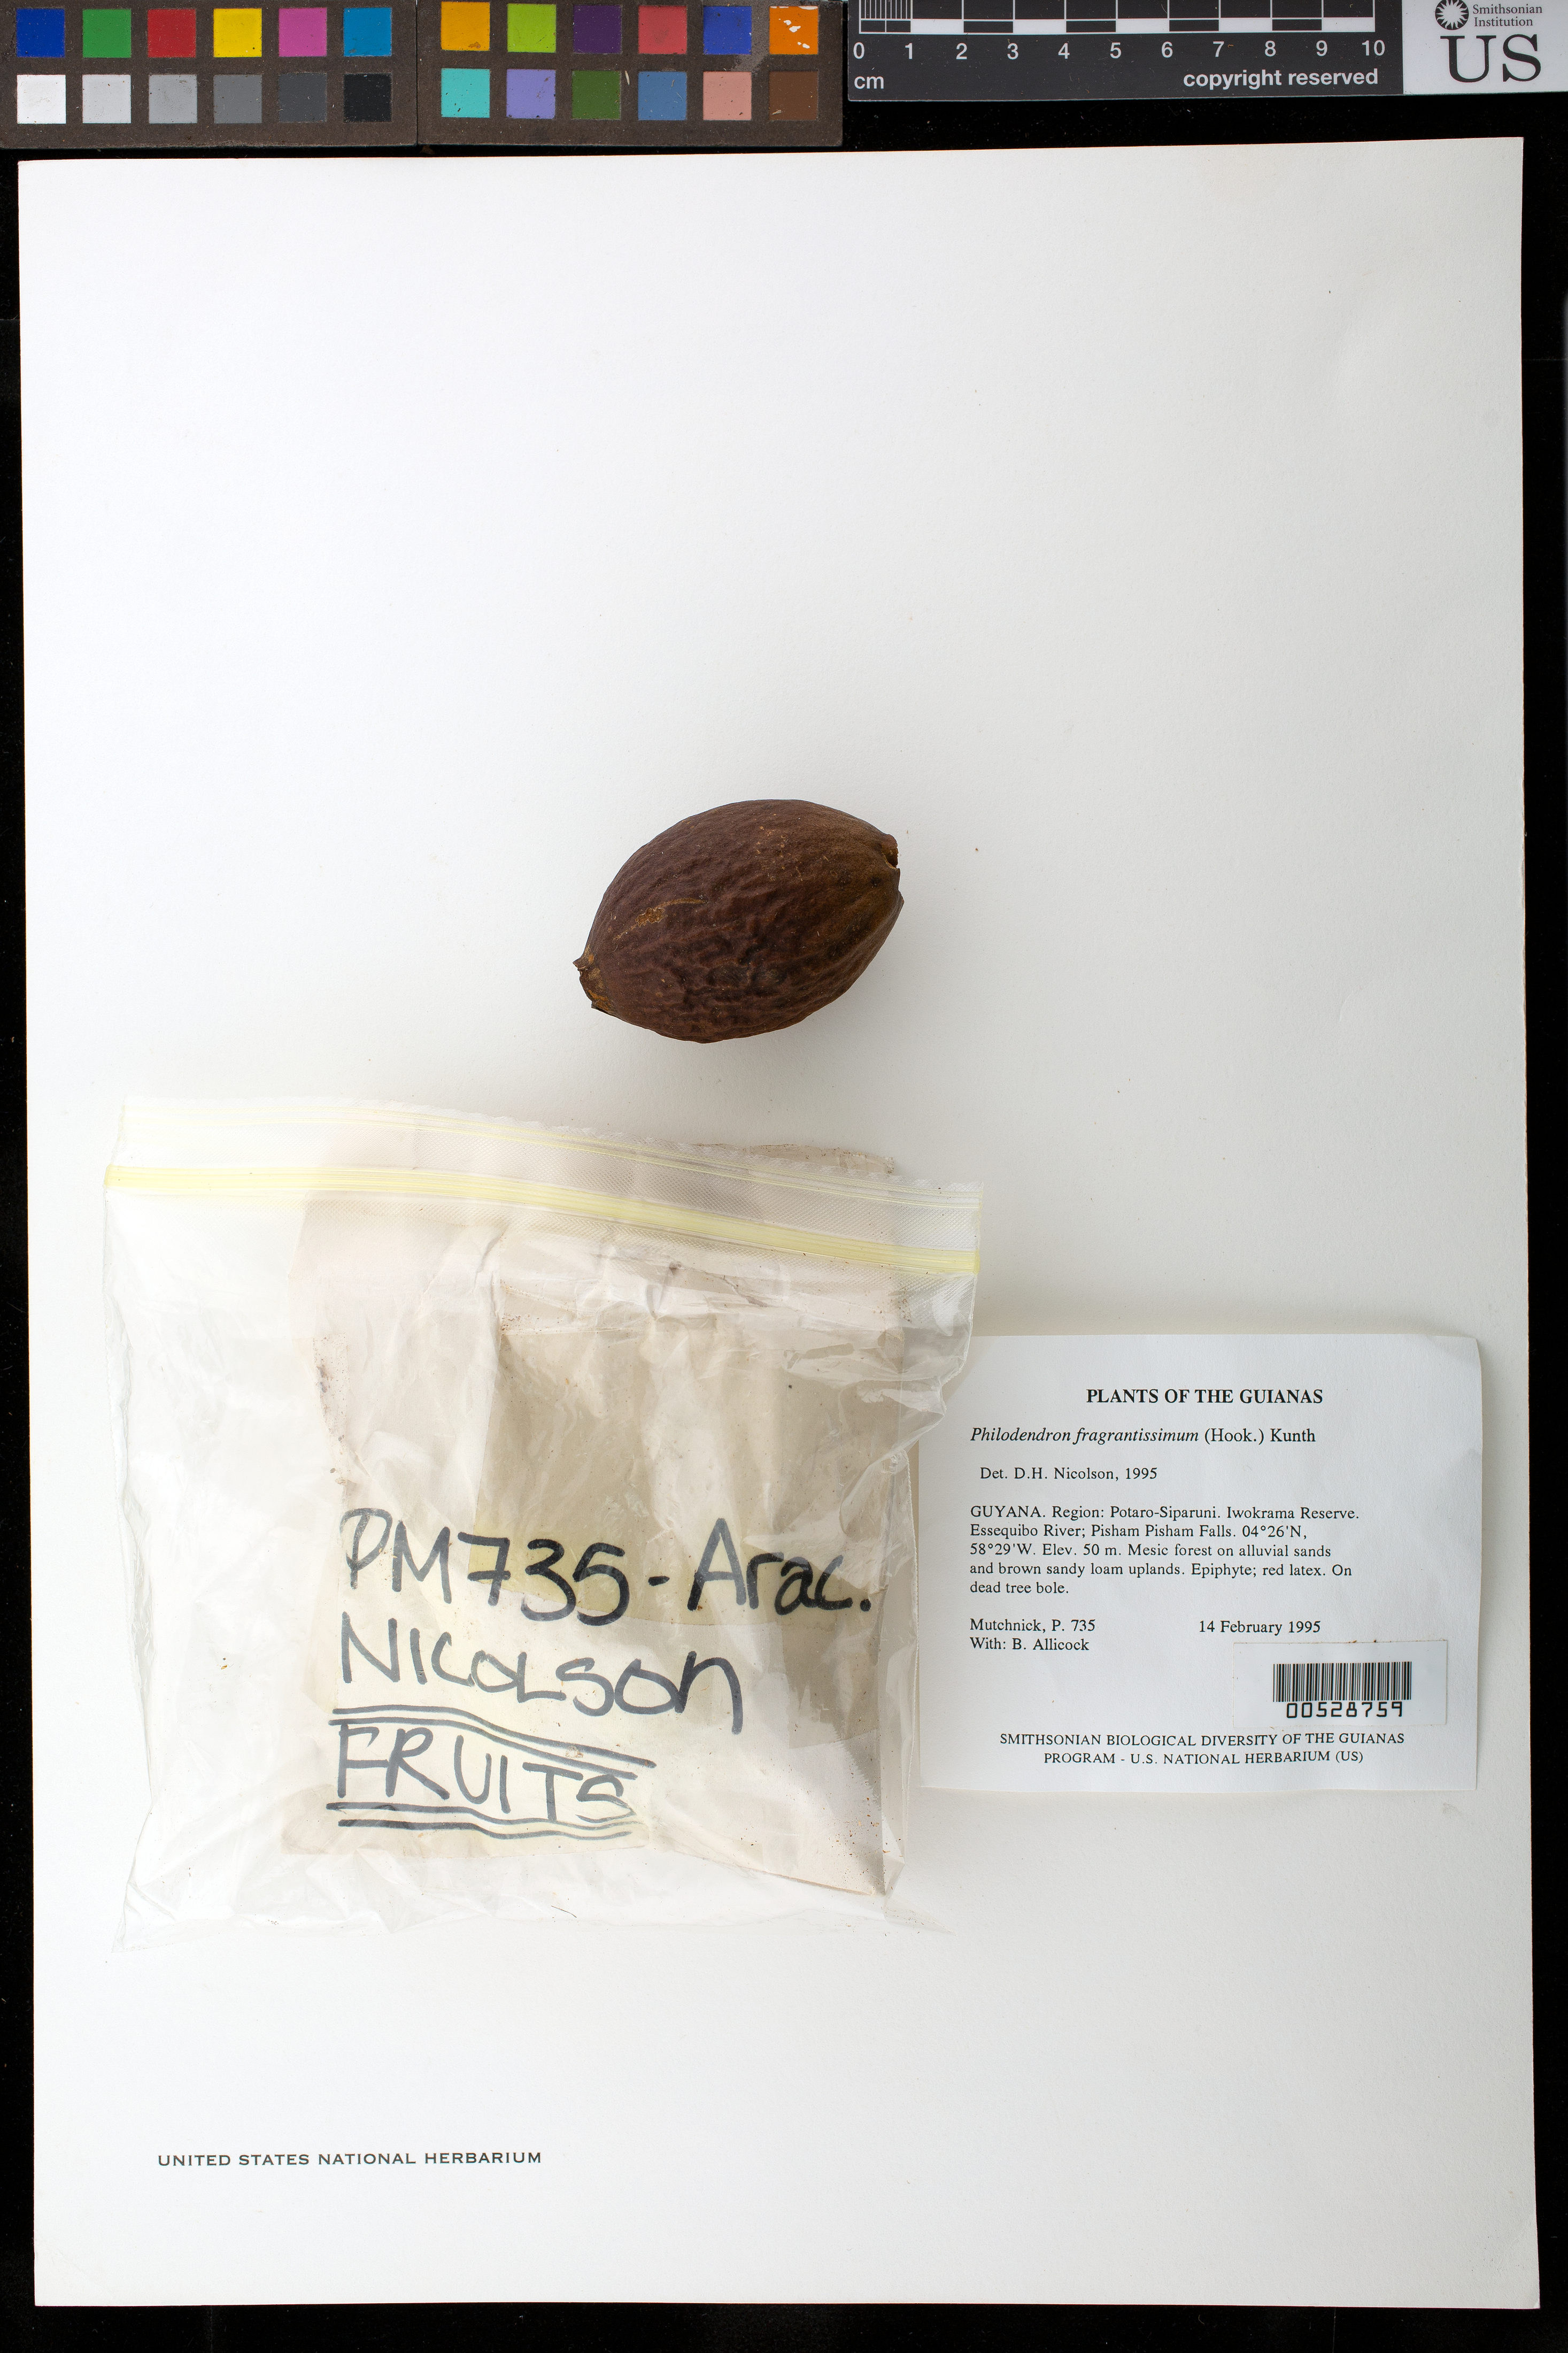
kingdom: Plantae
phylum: Tracheophyta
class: Liliopsida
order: Alismatales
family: Araceae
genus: Philodendron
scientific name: Philodendron fragrantissimum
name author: (G. Don) Kunth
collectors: P. Mutchnick & B. Allicock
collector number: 735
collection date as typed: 14 February 1995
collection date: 1995-02-14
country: Guyana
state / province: Potaro-Siparuni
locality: Iwokrama Reserve. Essequibo River; Pisham Pisham Falls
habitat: Mesic forest on alluvial sands and brown sandy loam uplands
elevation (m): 50